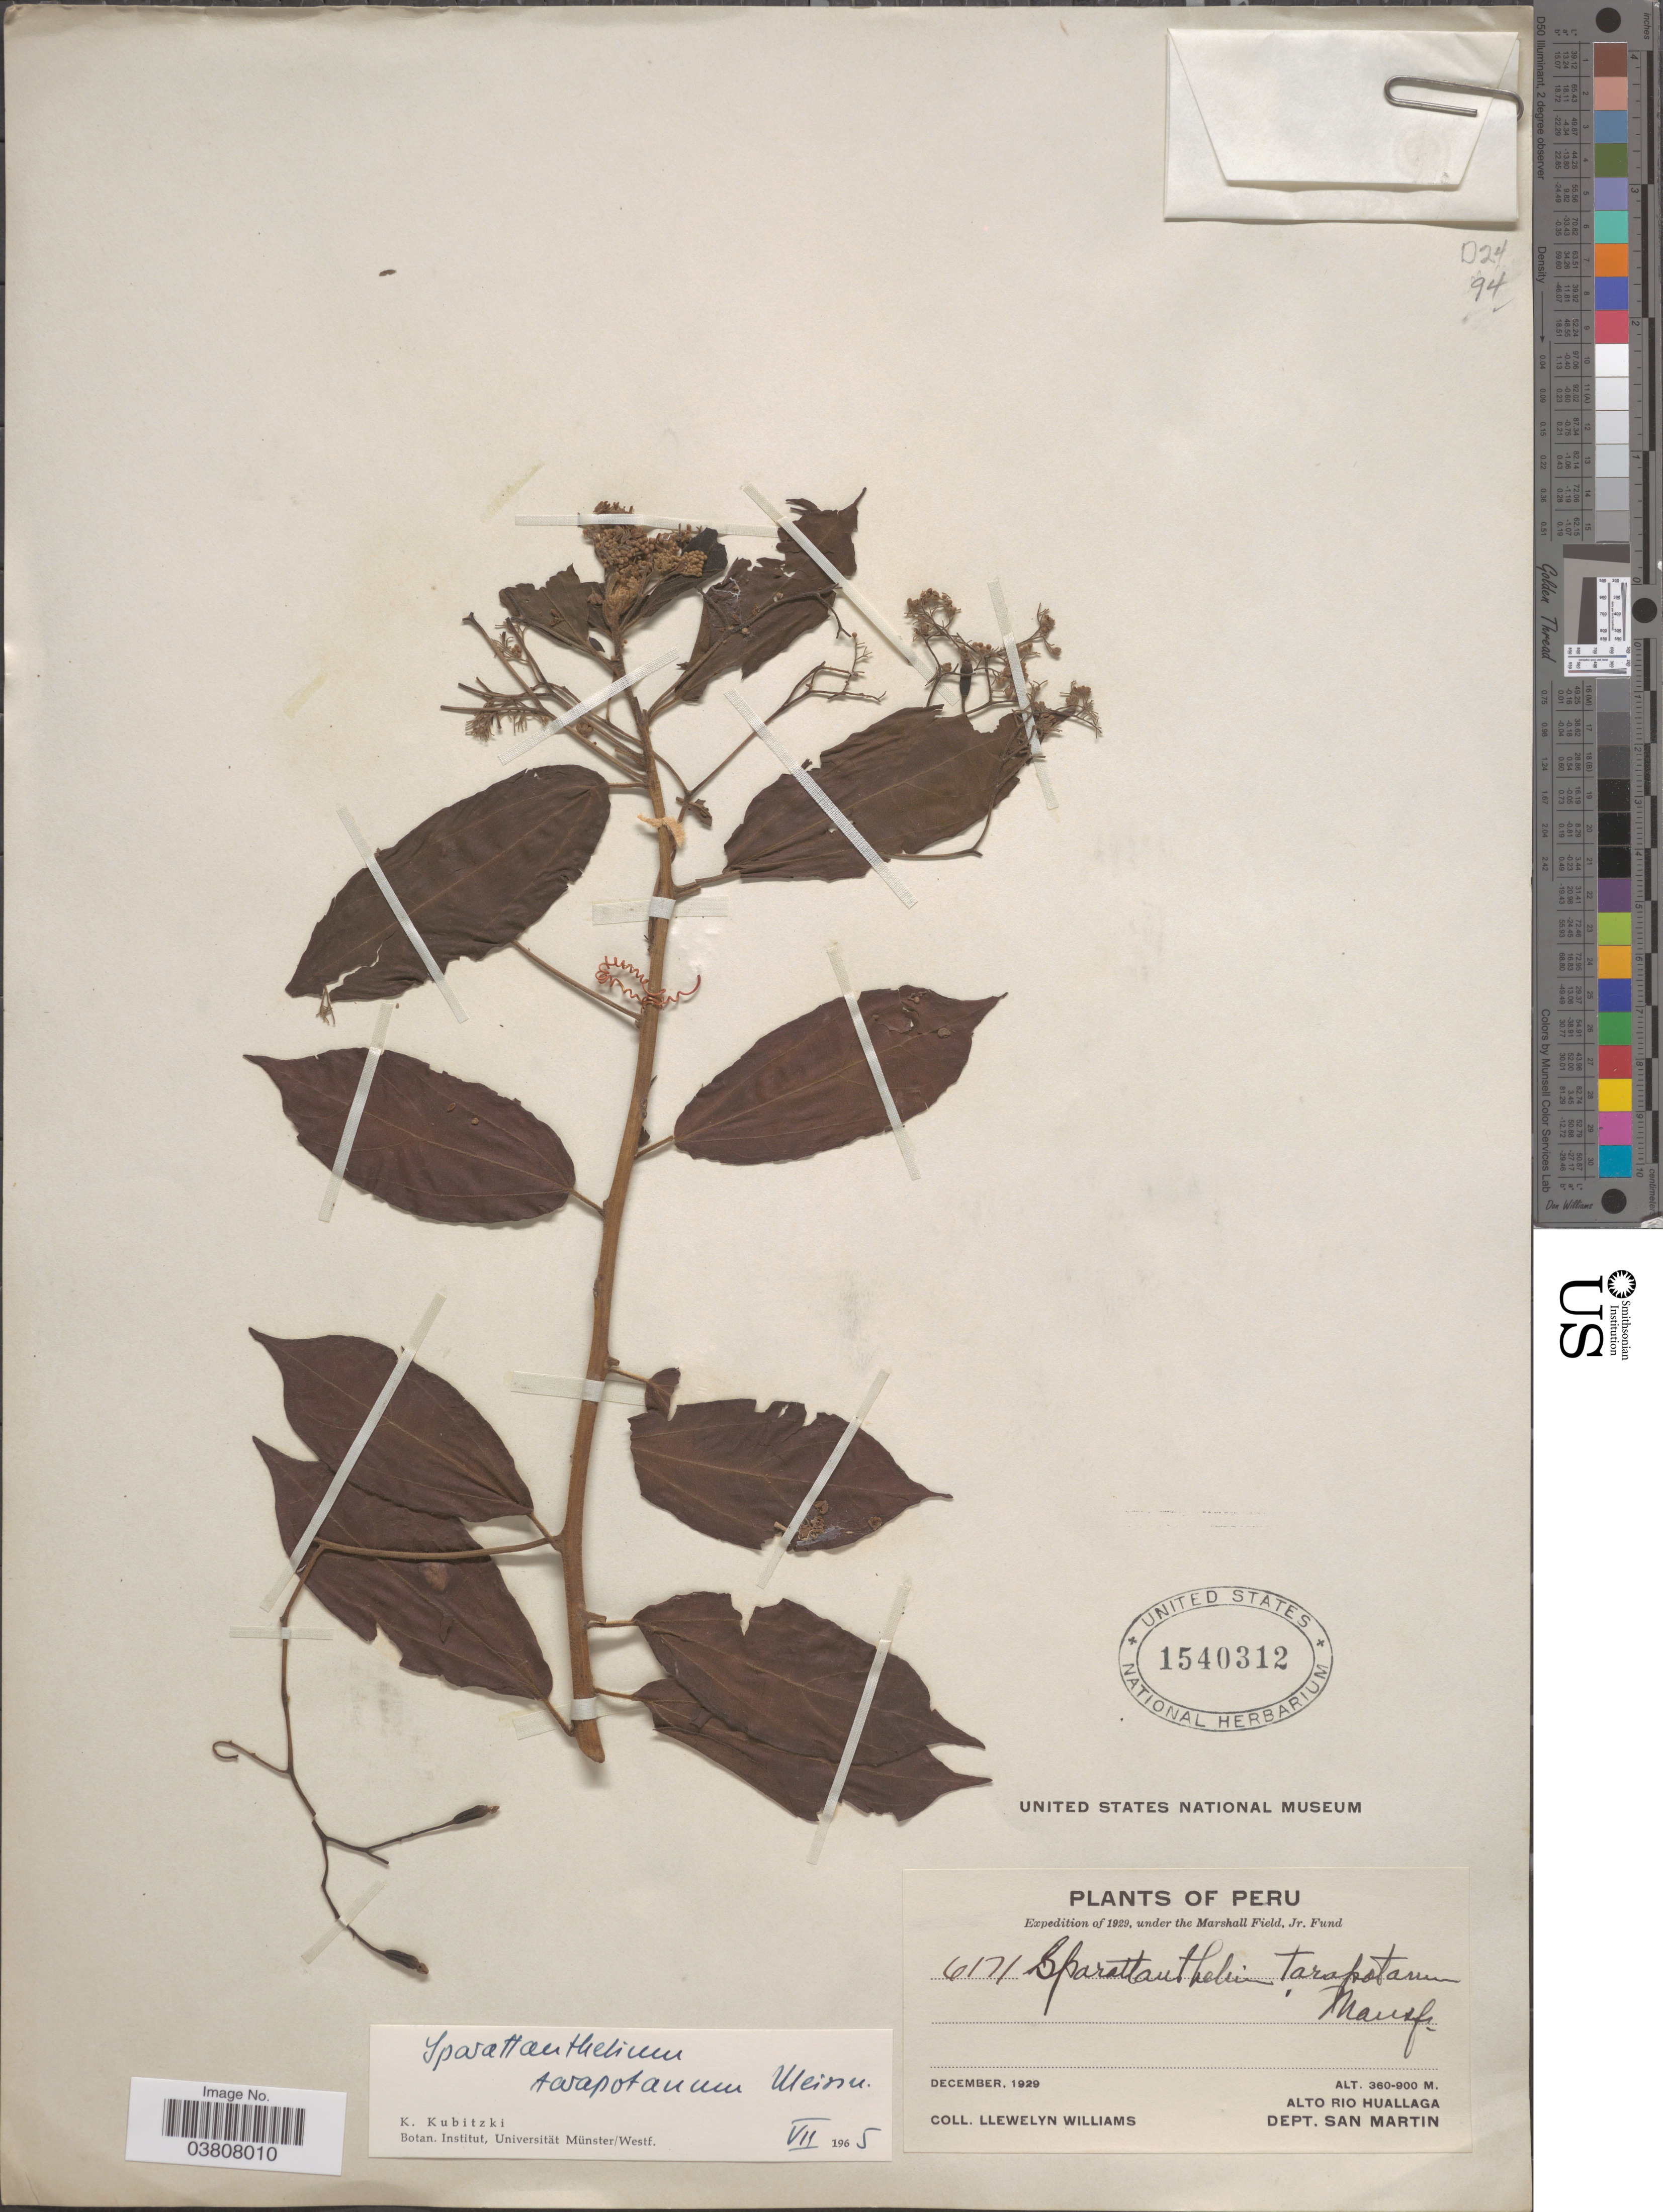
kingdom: Plantae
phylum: Tracheophyta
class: Magnoliopsida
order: Laurales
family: Hernandiaceae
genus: Sparattanthelium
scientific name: Sparattanthelium tarapotanum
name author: Meisn.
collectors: Ll. Williams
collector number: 6171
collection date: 1929-12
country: Peru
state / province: San Martín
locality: Alto Rio Huallaga. Dept. San Martin.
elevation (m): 360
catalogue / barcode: US 1540312